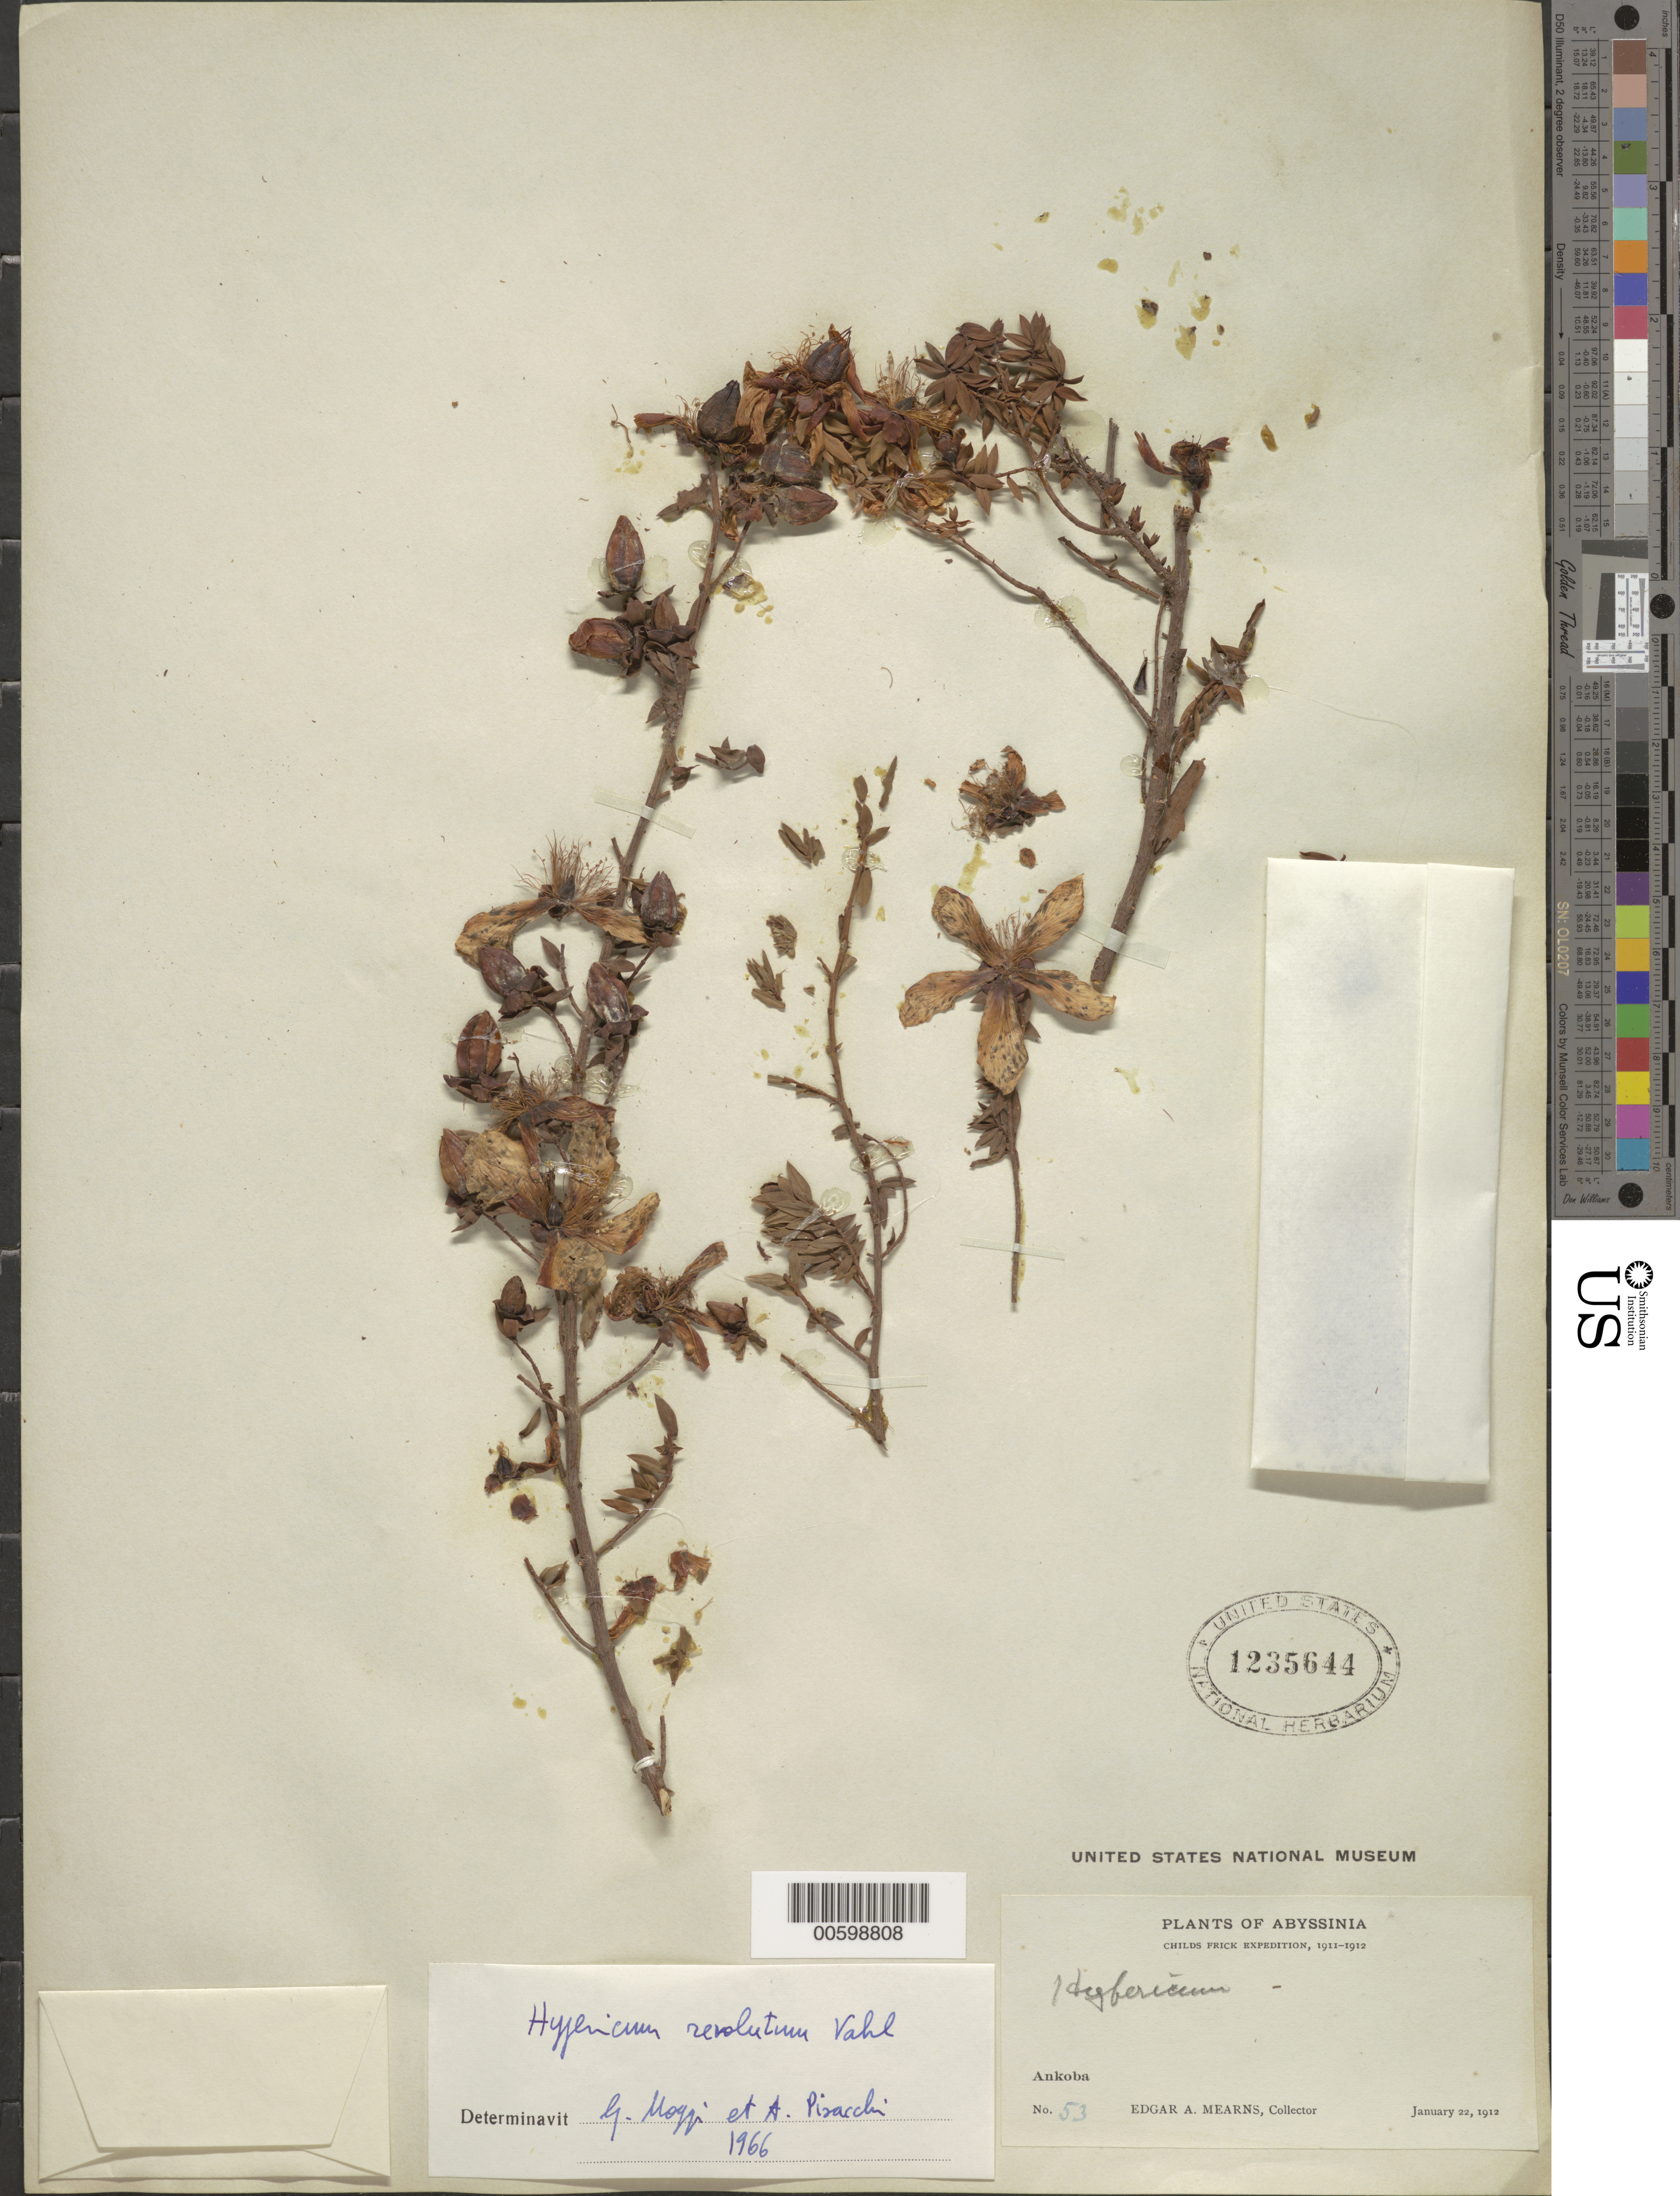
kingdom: Plantae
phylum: Tracheophyta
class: Magnoliopsida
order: Malpighiales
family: Hypericaceae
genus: Hypericum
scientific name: Hypericum revolutum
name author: Vahl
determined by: Moggi, G. & Pisarch, --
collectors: E. A. Mearns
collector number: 53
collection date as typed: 22 Jan 1912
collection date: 1912-01-22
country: Ethiopia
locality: Ankoba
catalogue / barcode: US 1235644